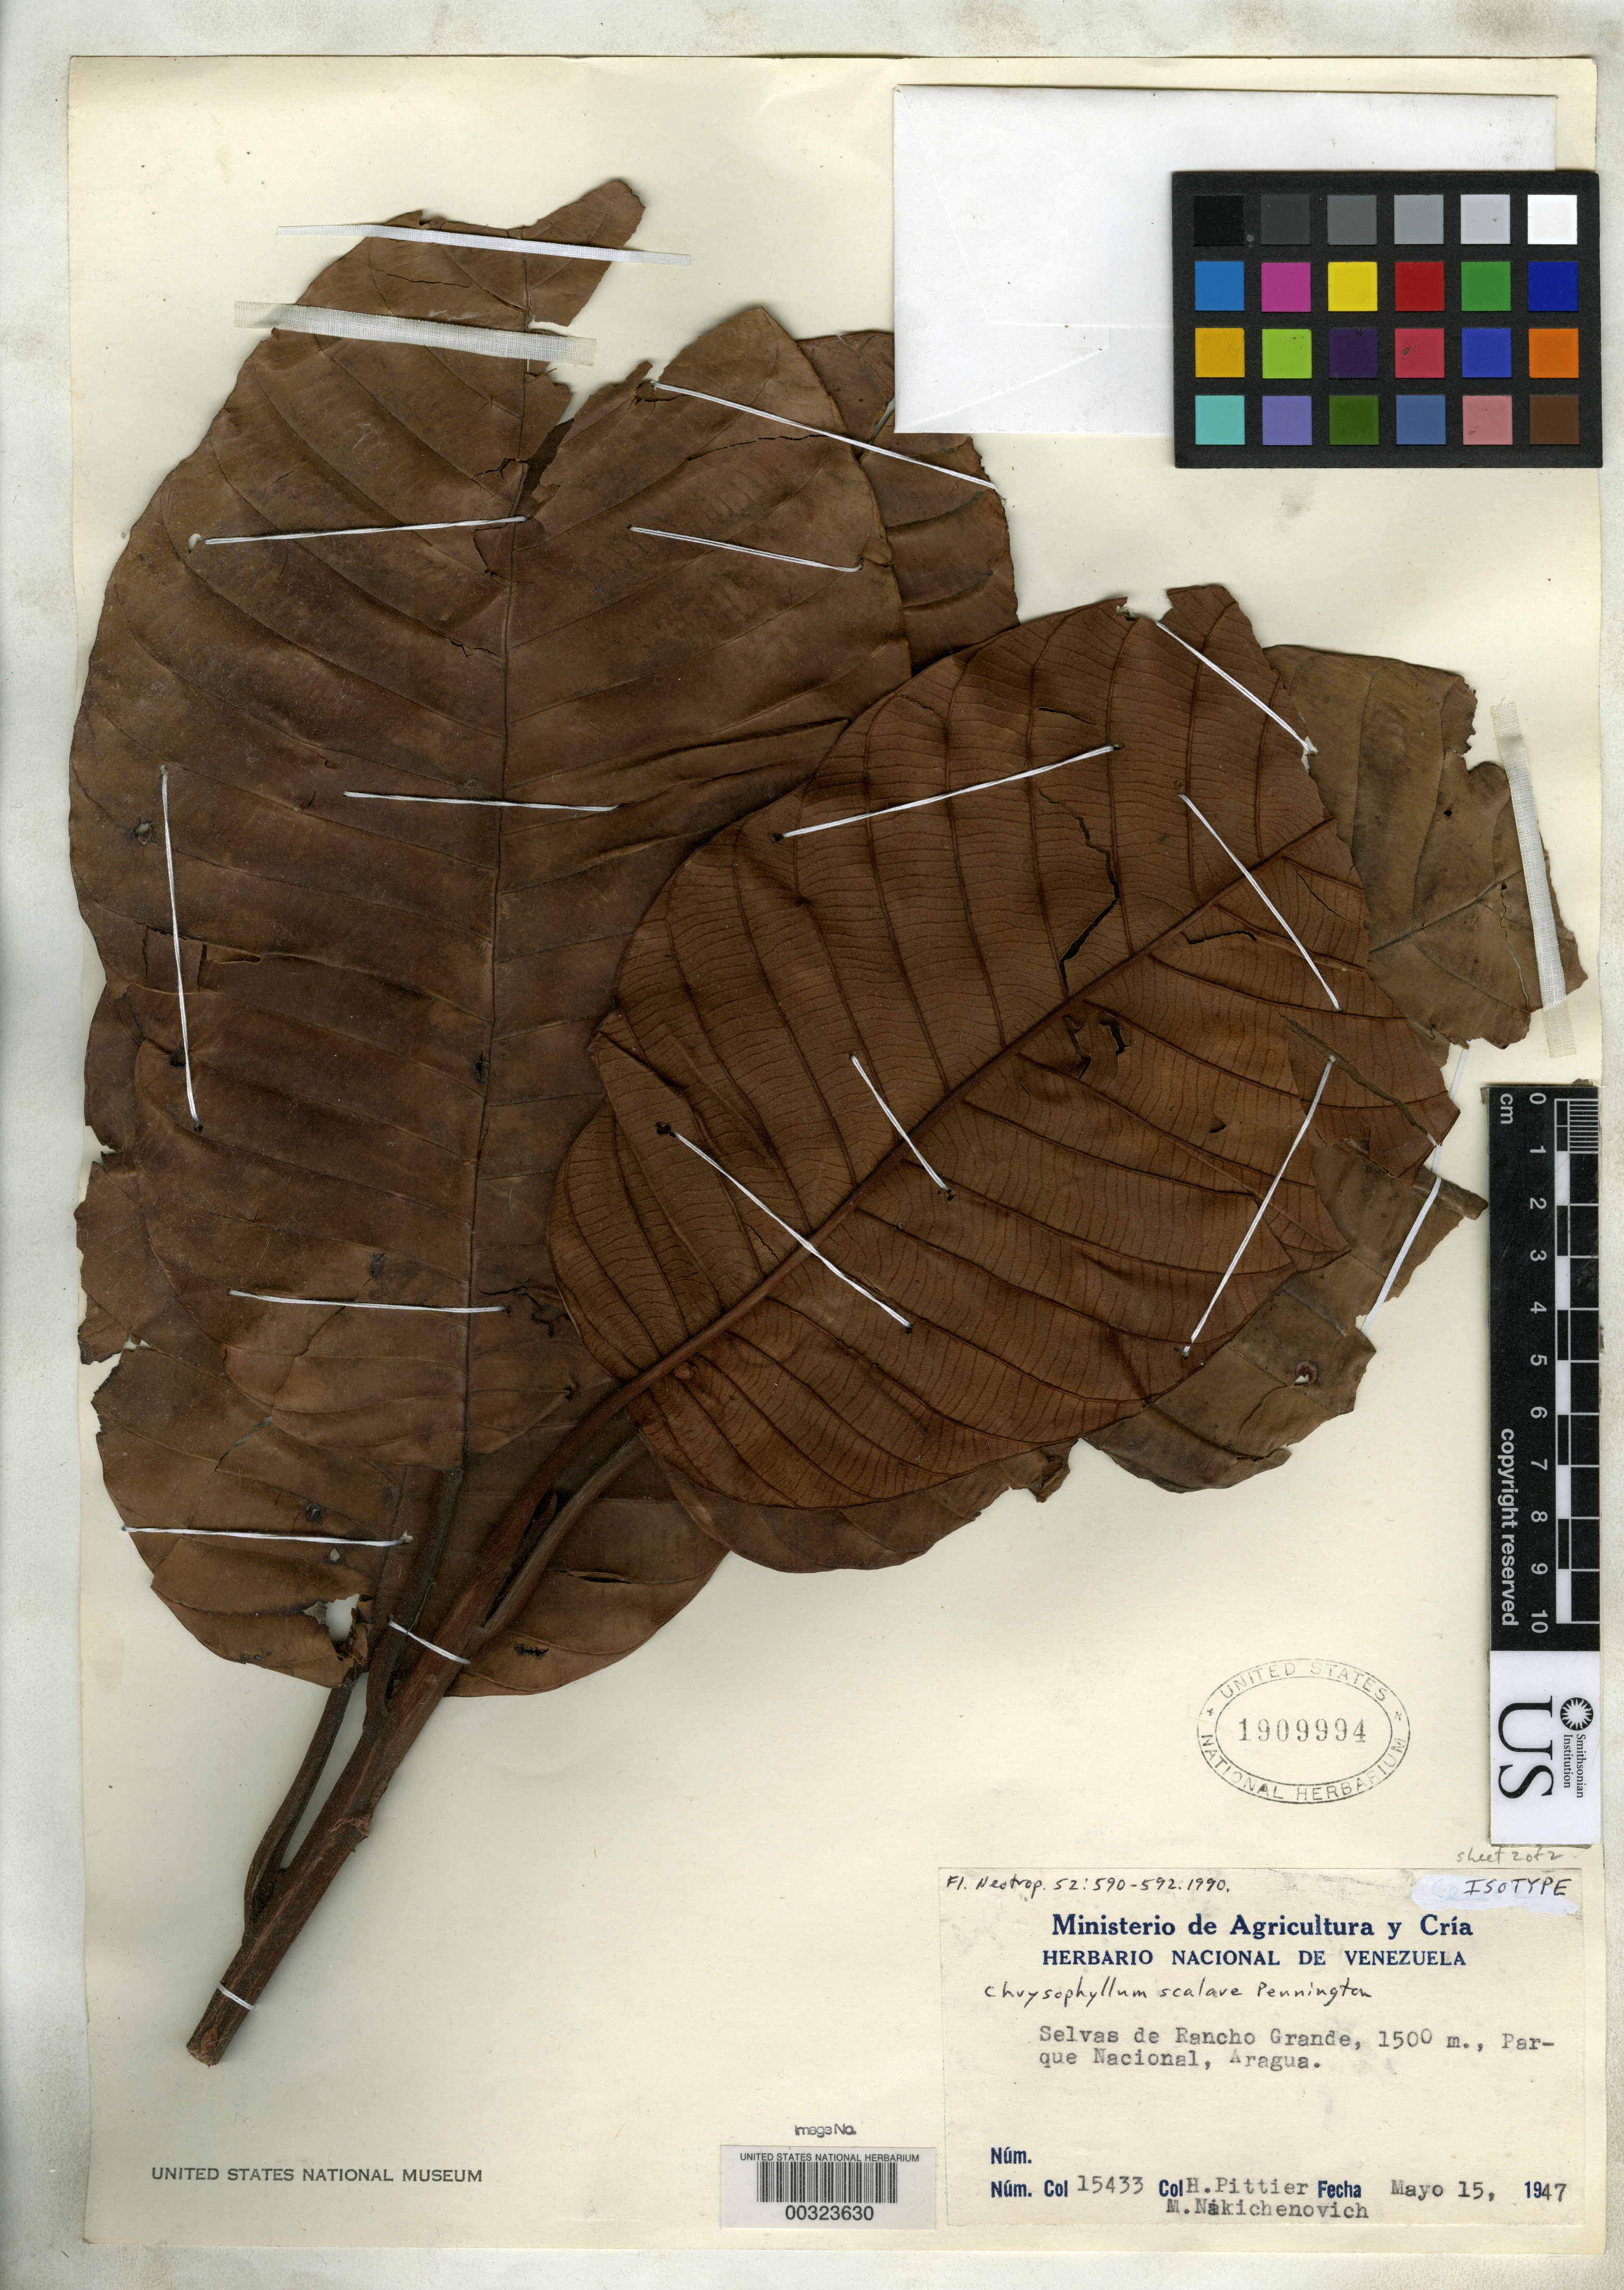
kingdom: Plantae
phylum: Tracheophyta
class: Magnoliopsida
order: Ericales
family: Sapotaceae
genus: Chrysophyllum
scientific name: Chrysophyllum scalare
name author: T.D. Penn.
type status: Isotype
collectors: H. F. Pittier & M. Nakichenovich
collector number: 15433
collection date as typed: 15 May 1947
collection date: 1947-05-15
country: Venezuela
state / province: Aragua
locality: Forests of Rancho Grande.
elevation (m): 1500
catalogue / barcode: US 1909994